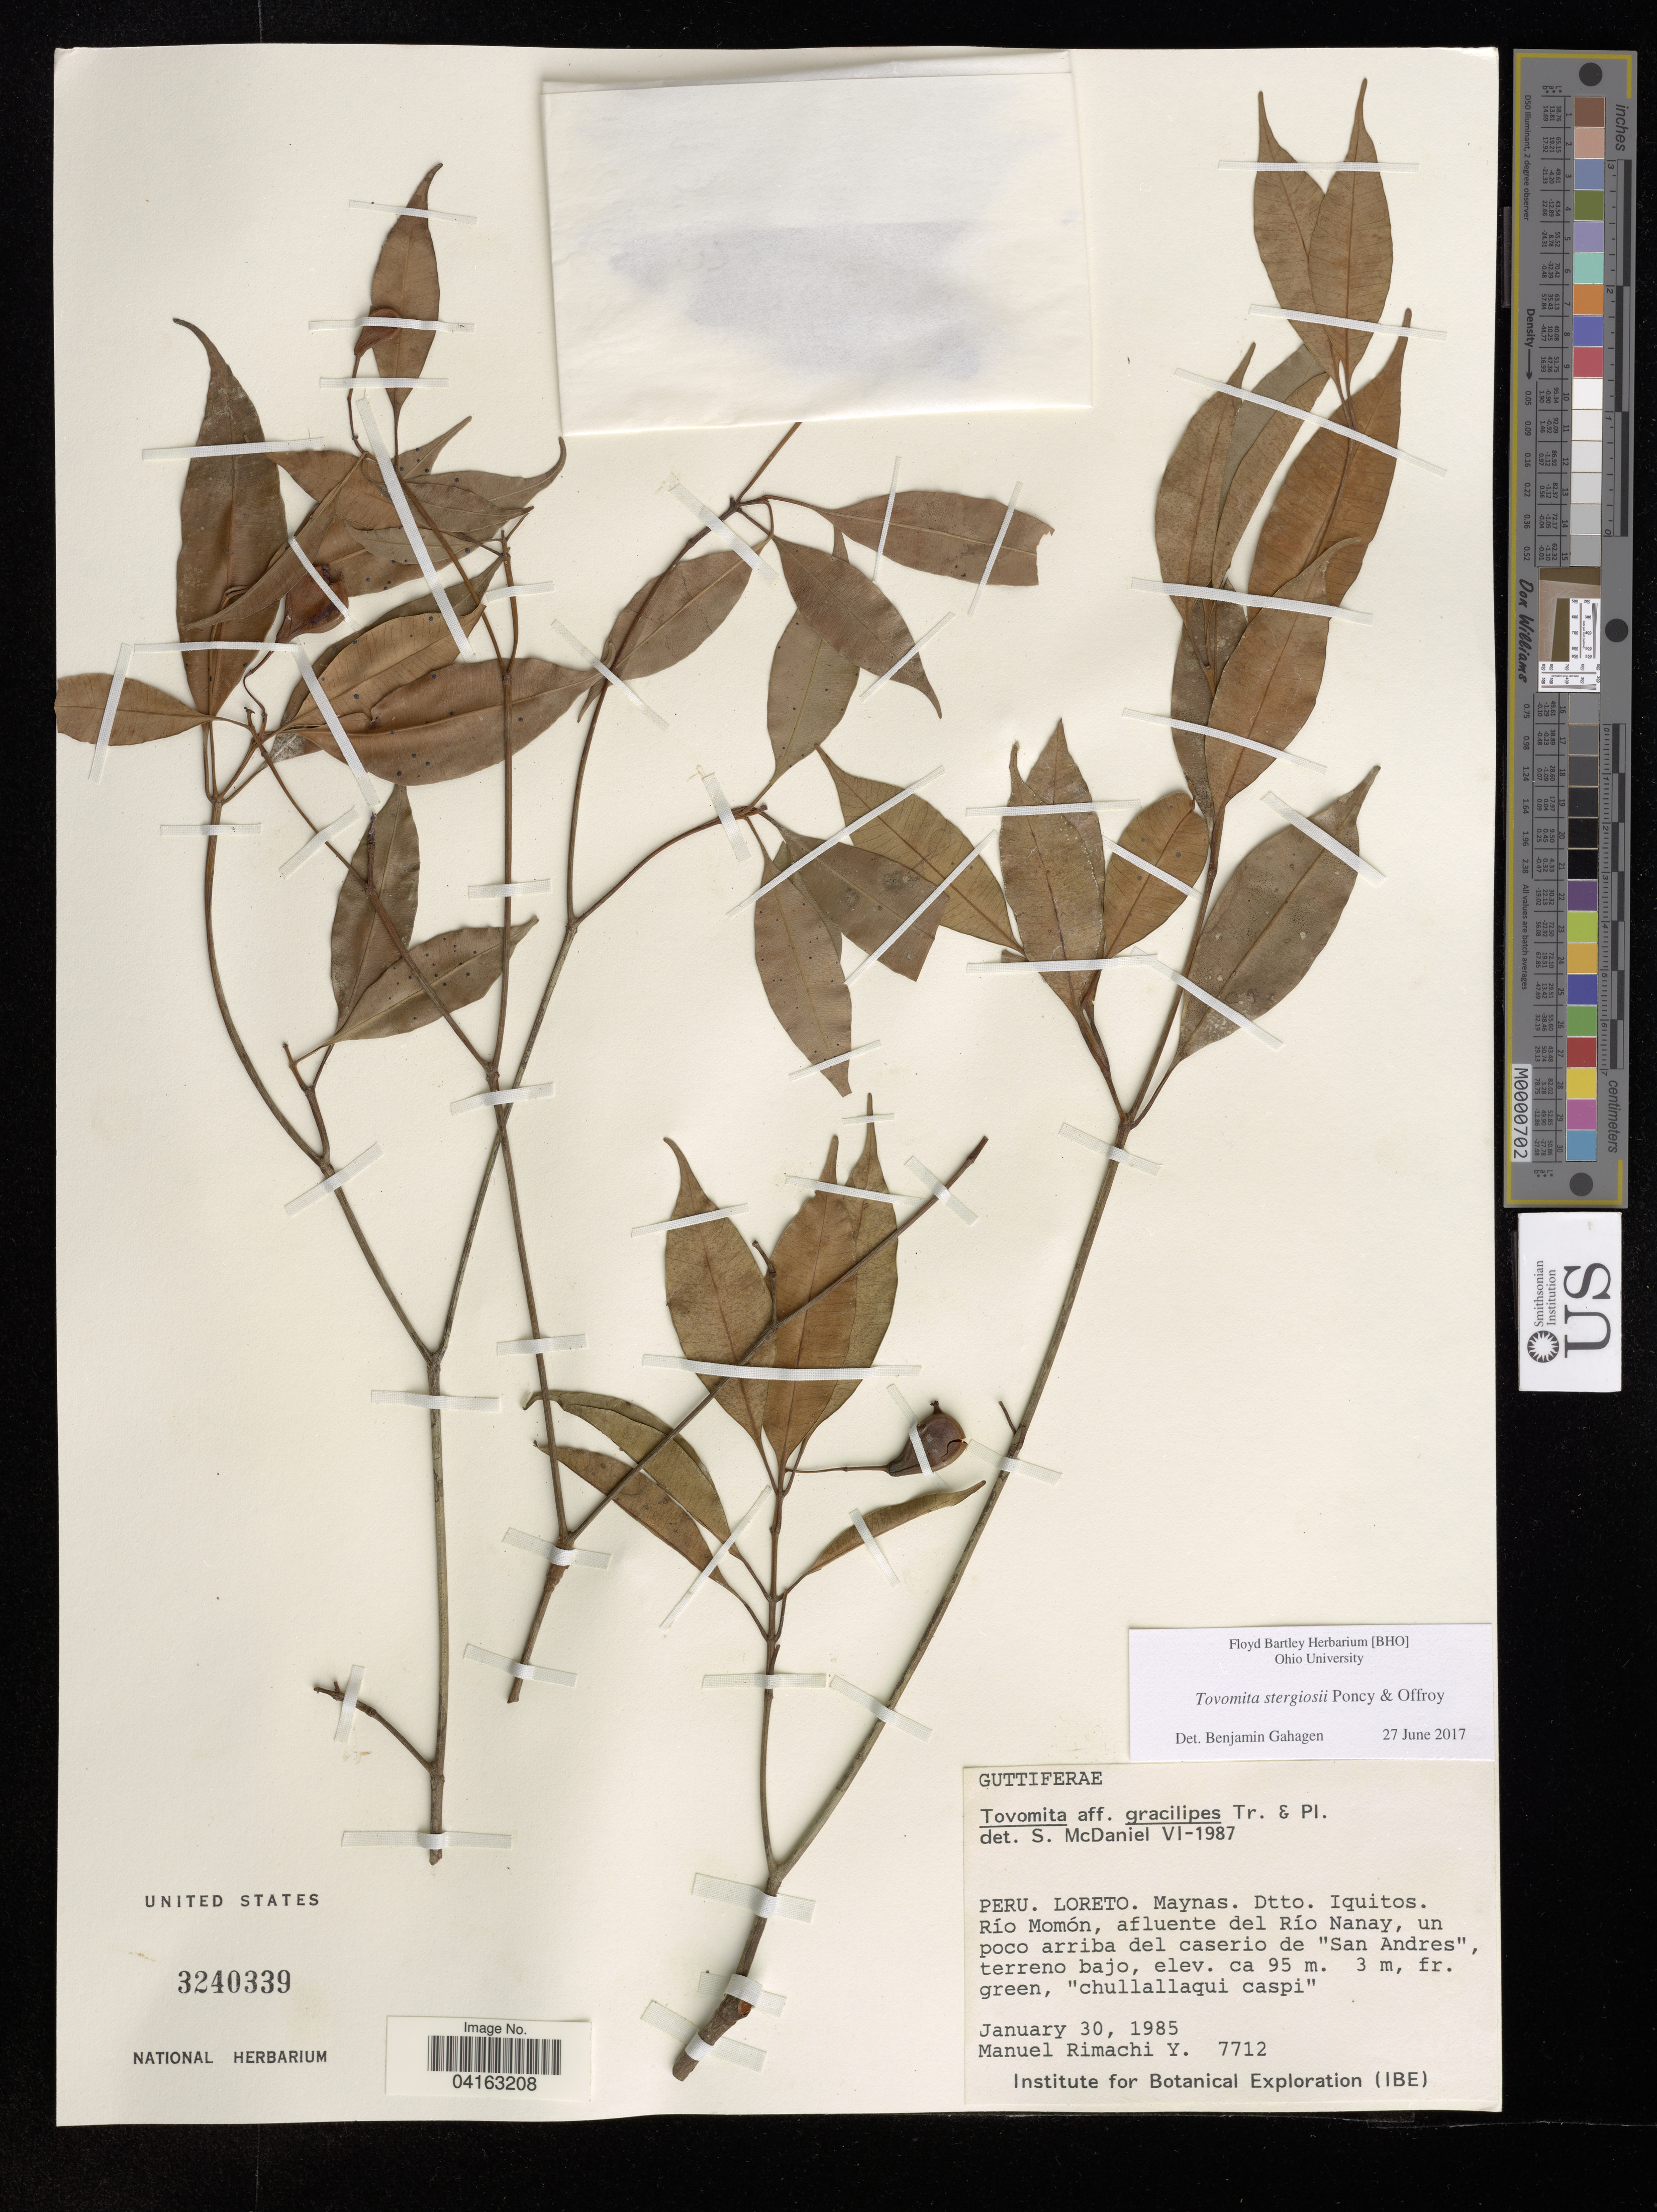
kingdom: Plantae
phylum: Tracheophyta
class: Magnoliopsida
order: Malpighiales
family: Clusiaceae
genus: Tovomita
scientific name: Tovomita stergiosii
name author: Cuello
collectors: M. Rimachi Y.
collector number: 7712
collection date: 1985-01-30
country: Peru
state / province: Loreto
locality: Maynas. Dtto. Iquitos. Río Momón, afluente del Río Nanay, un poco arriba del caserio de "San Andres", terreno bajo.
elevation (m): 95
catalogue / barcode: US 3240339